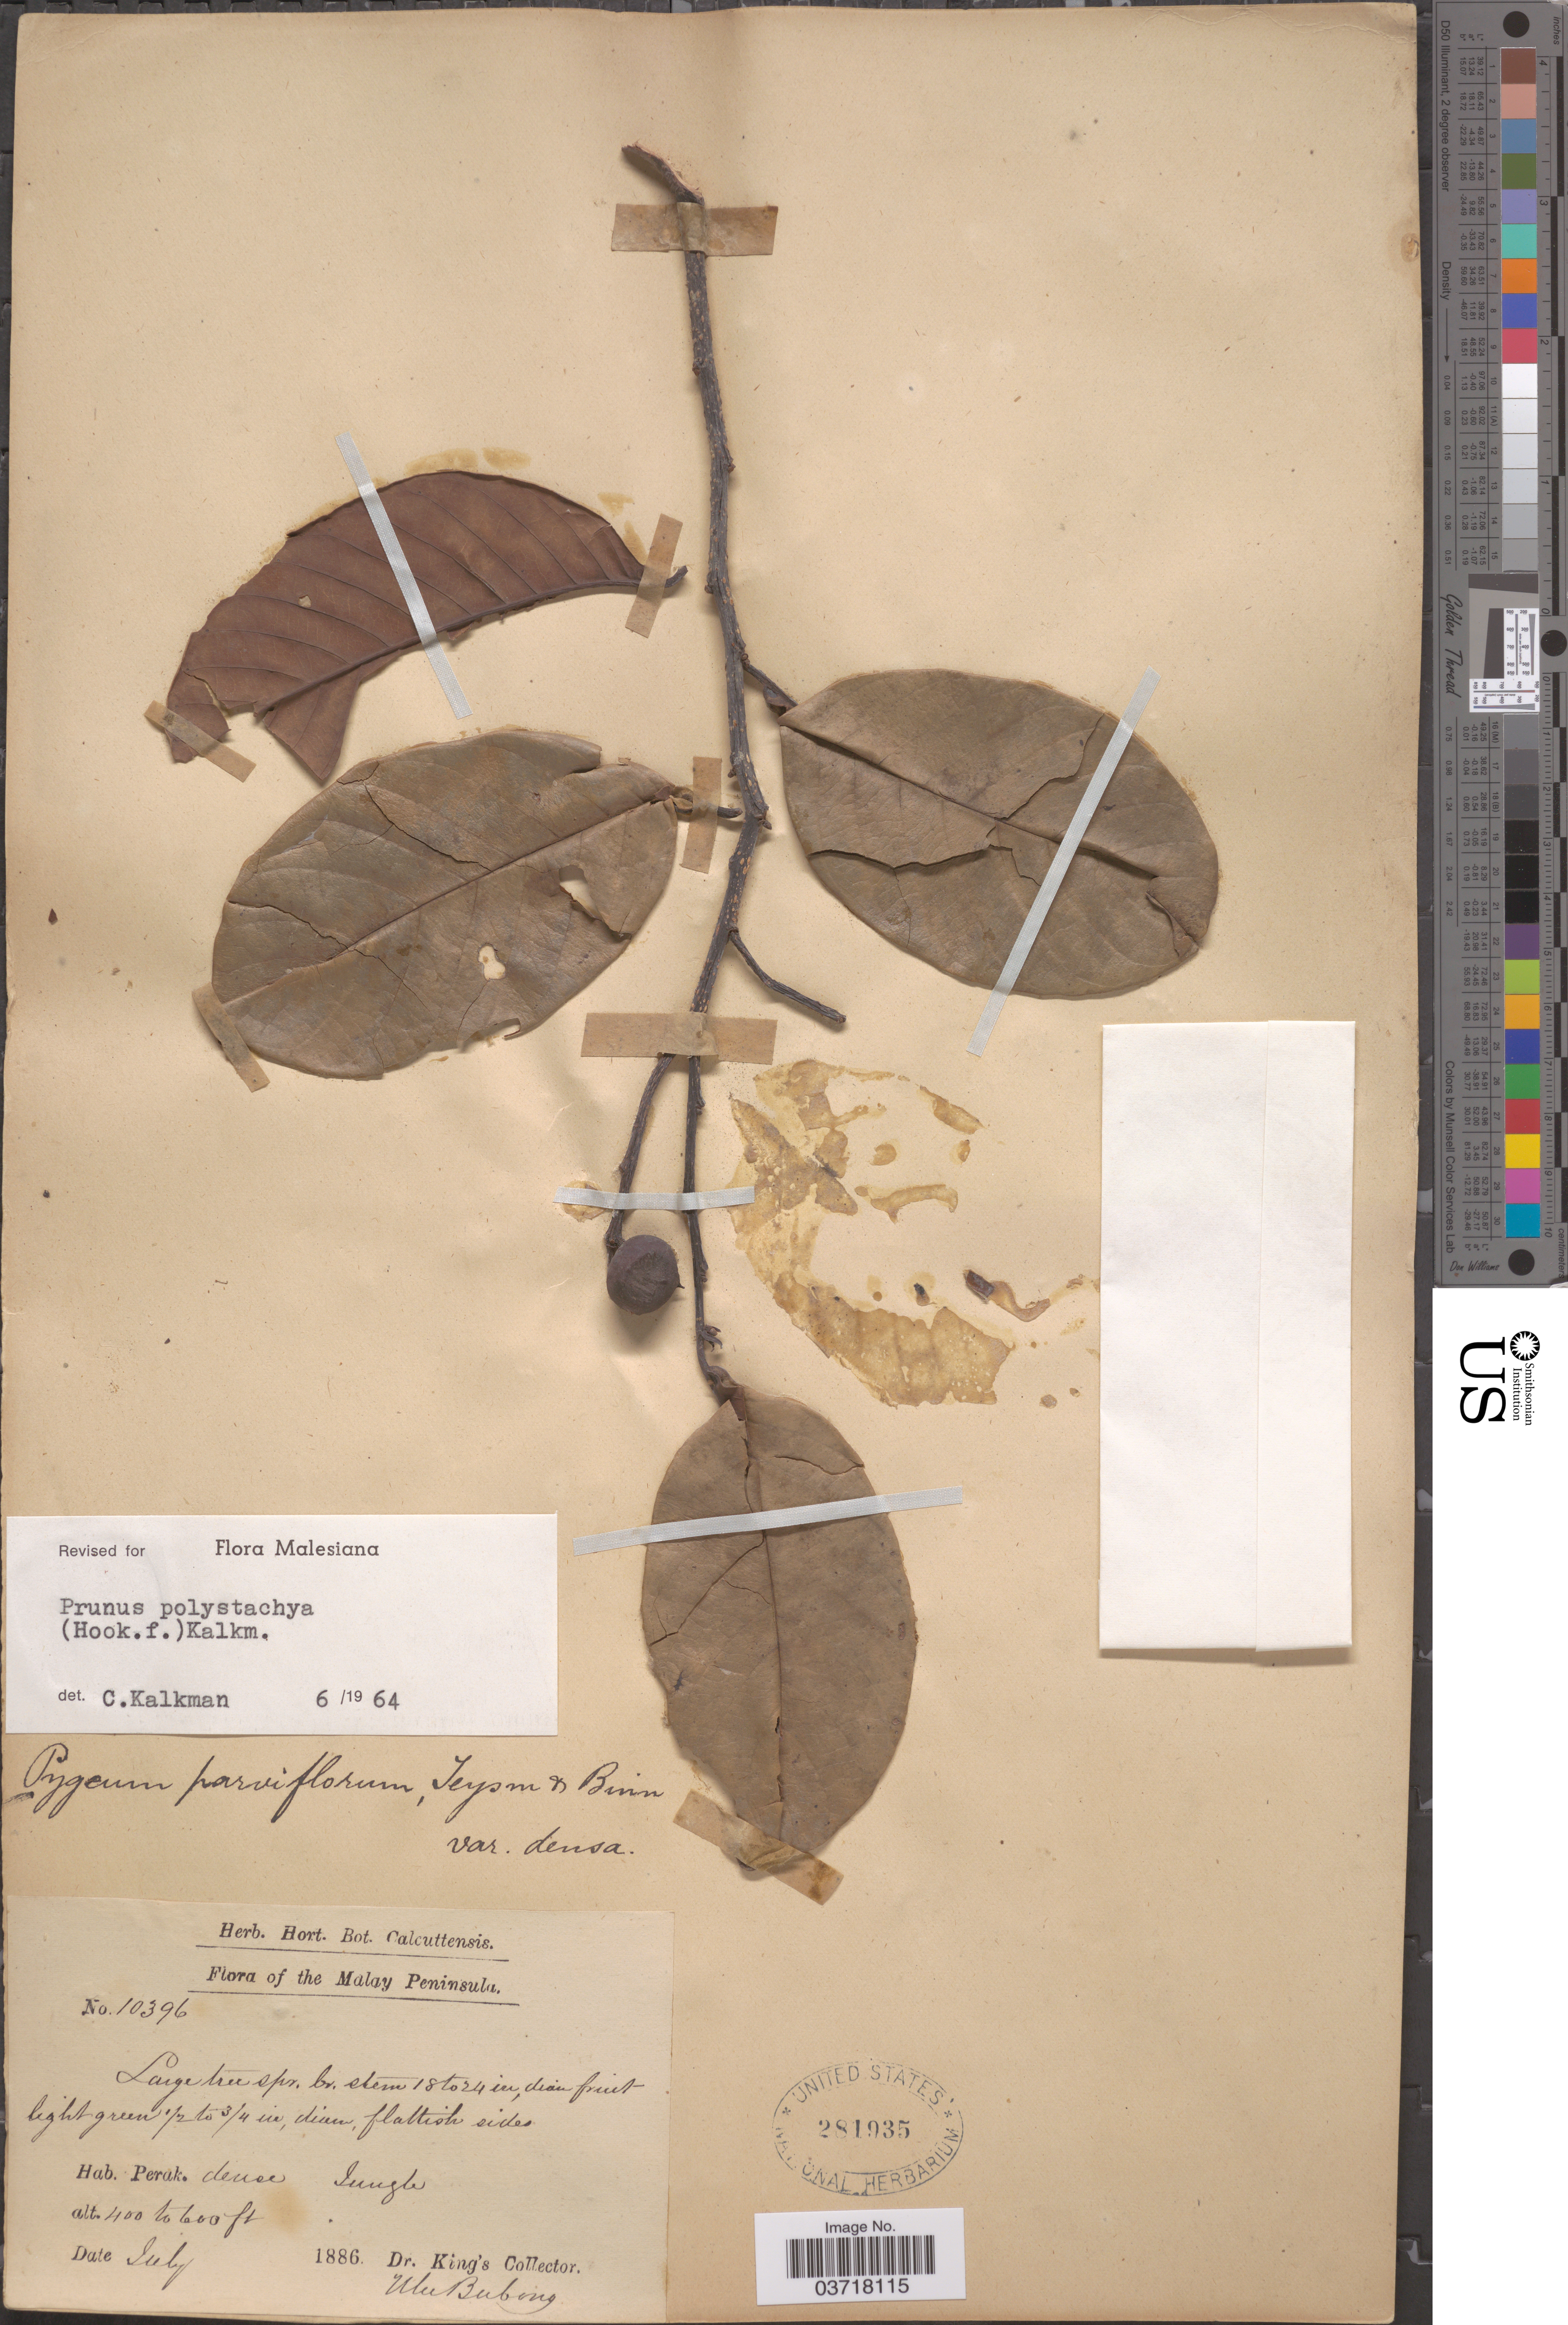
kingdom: Plantae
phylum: Tracheophyta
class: Magnoliopsida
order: Rosales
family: Rosaceae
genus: Prunus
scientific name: Prunus polystachya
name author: (Hook. f.) Kalkman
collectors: Dr. King's collector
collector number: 10396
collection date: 1886-07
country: Malaysia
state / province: Perak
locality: The Malay Peninsula. Perak. Jungle.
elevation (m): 122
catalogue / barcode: US 281935